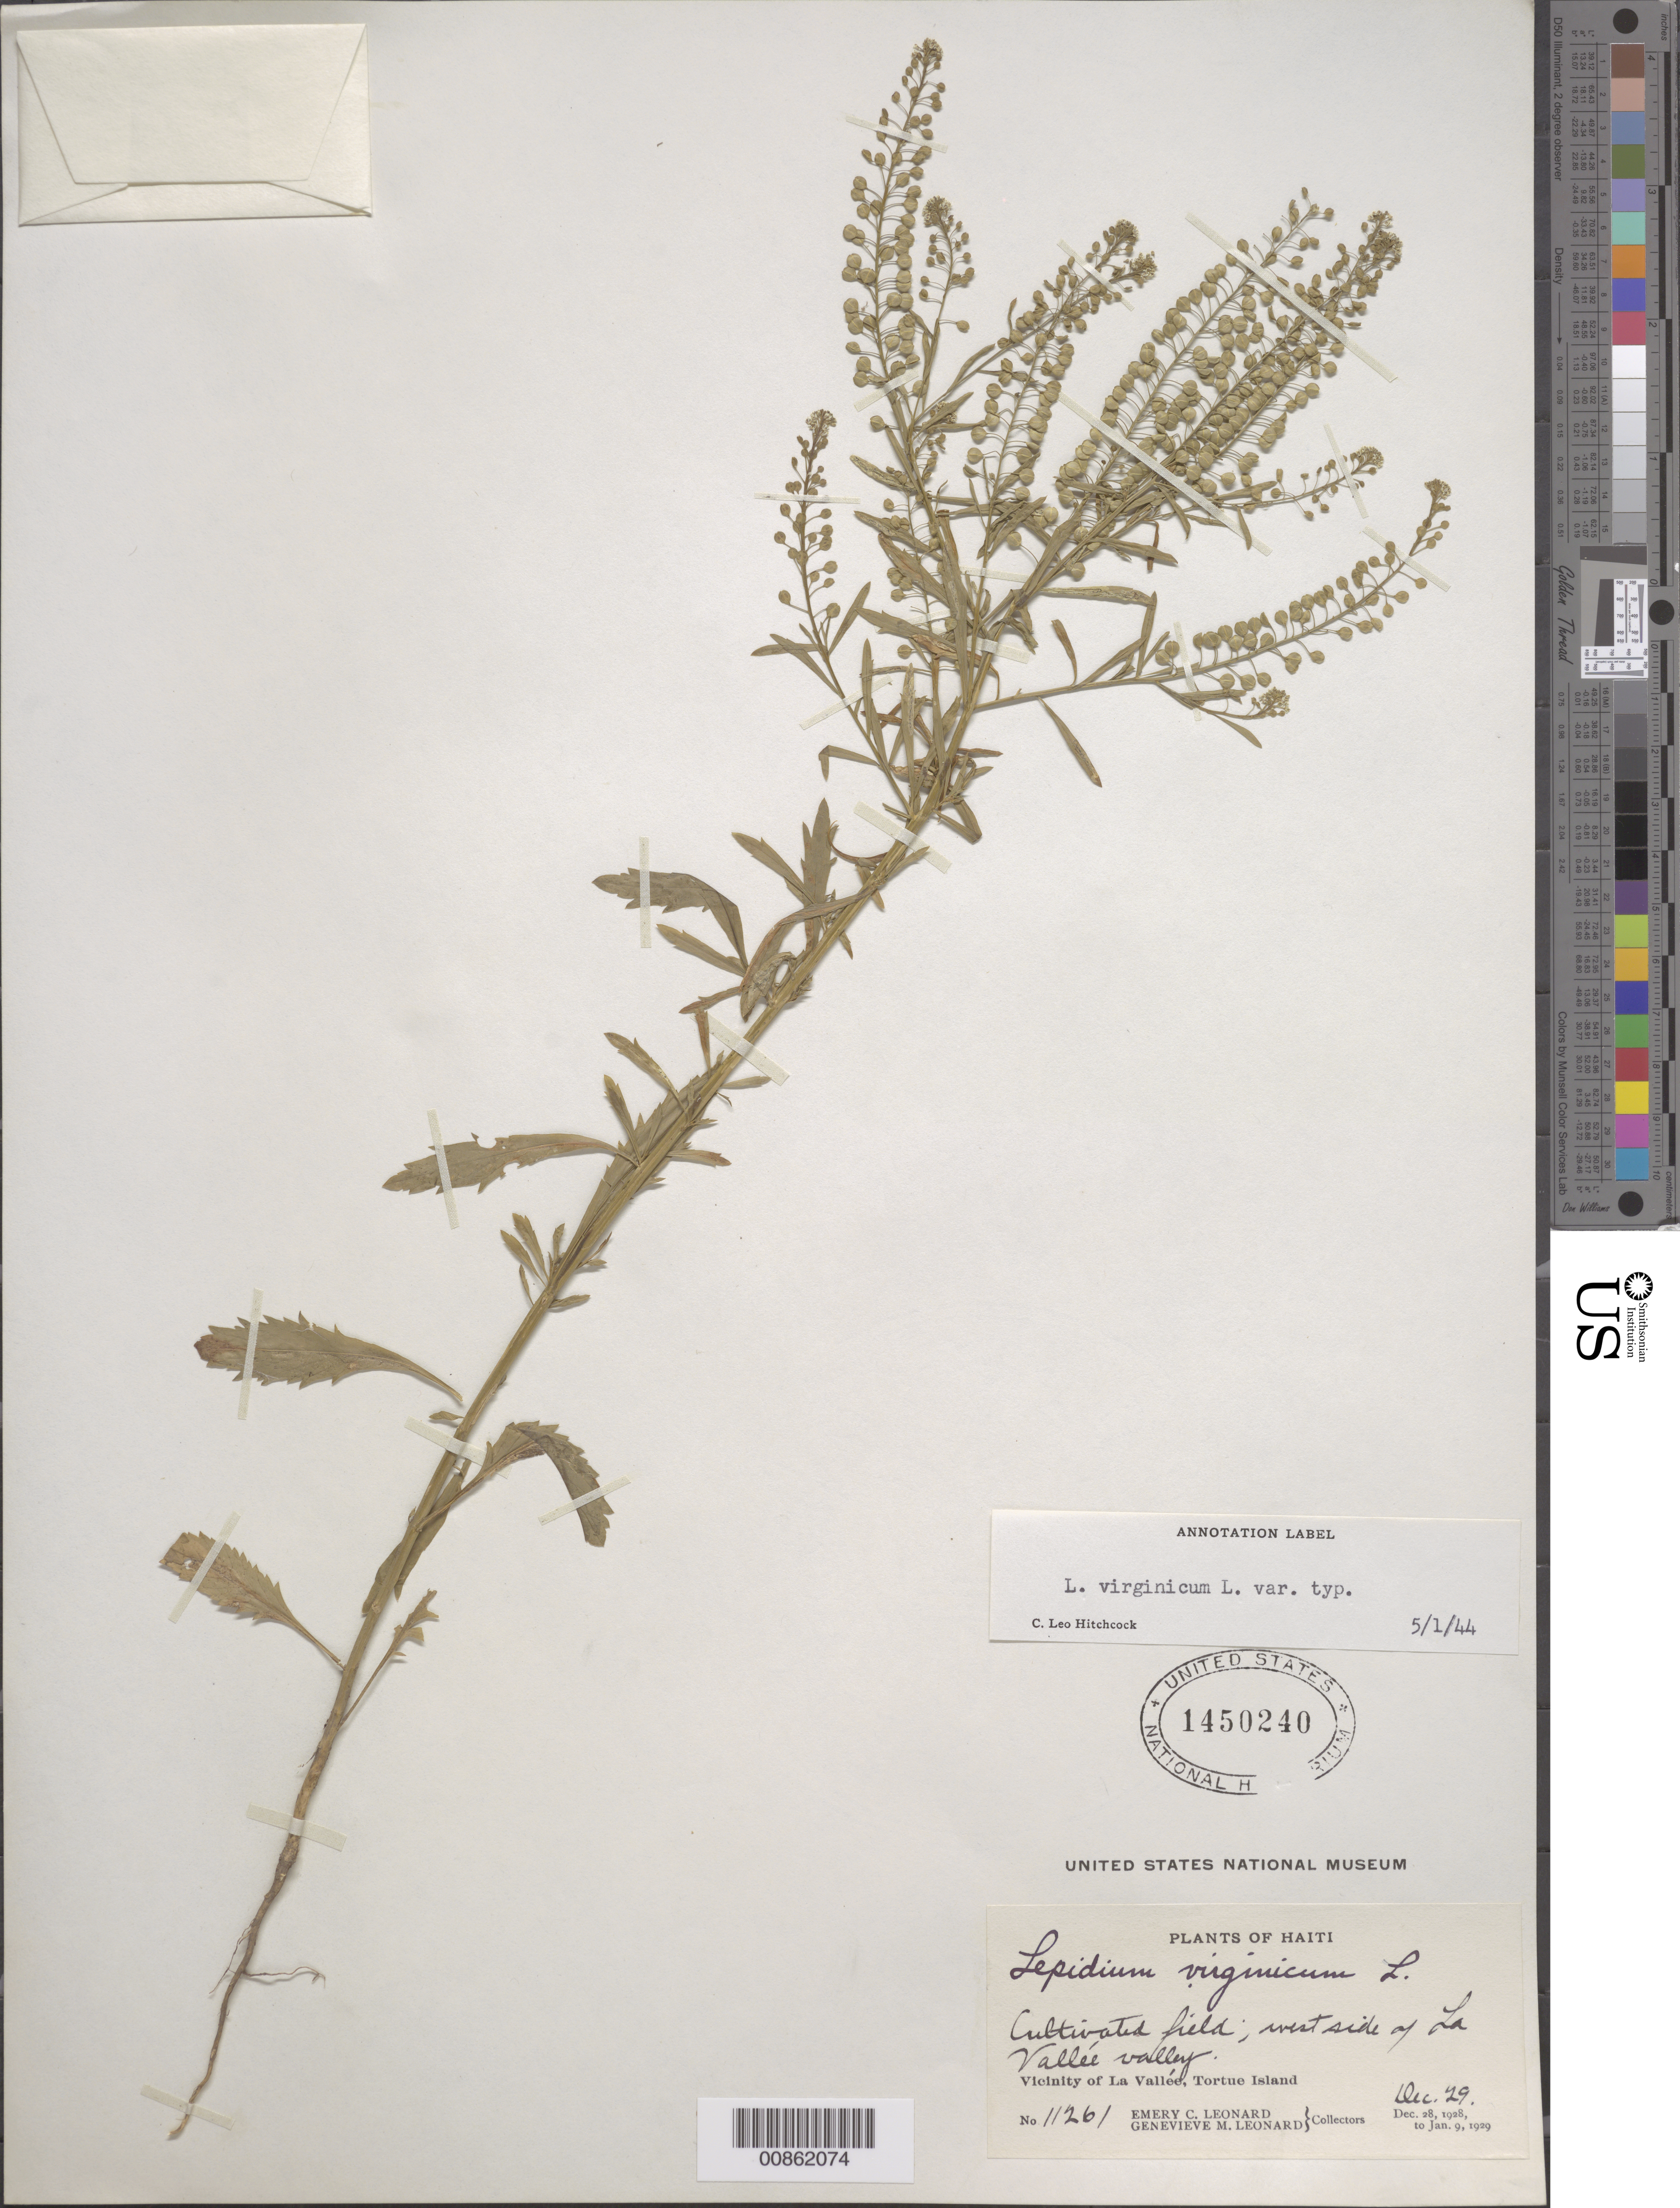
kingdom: Plantae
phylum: Tracheophyta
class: Magnoliopsida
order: Brassicales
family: Brassicaceae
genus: Lepidium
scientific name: Lepidium virginicum var. virginicum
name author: L.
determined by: Hitchcock, C. L.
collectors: E. C. Leonard & G. M. Leonard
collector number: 11261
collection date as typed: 29 Dec 1928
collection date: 1928-12-29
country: Haiti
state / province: Nord-Óuest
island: Île de la Tortue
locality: Vicinity of La Vallée, Tortue Island. West side of La Vallée Valley.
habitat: Cultivated field.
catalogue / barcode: US 1450240